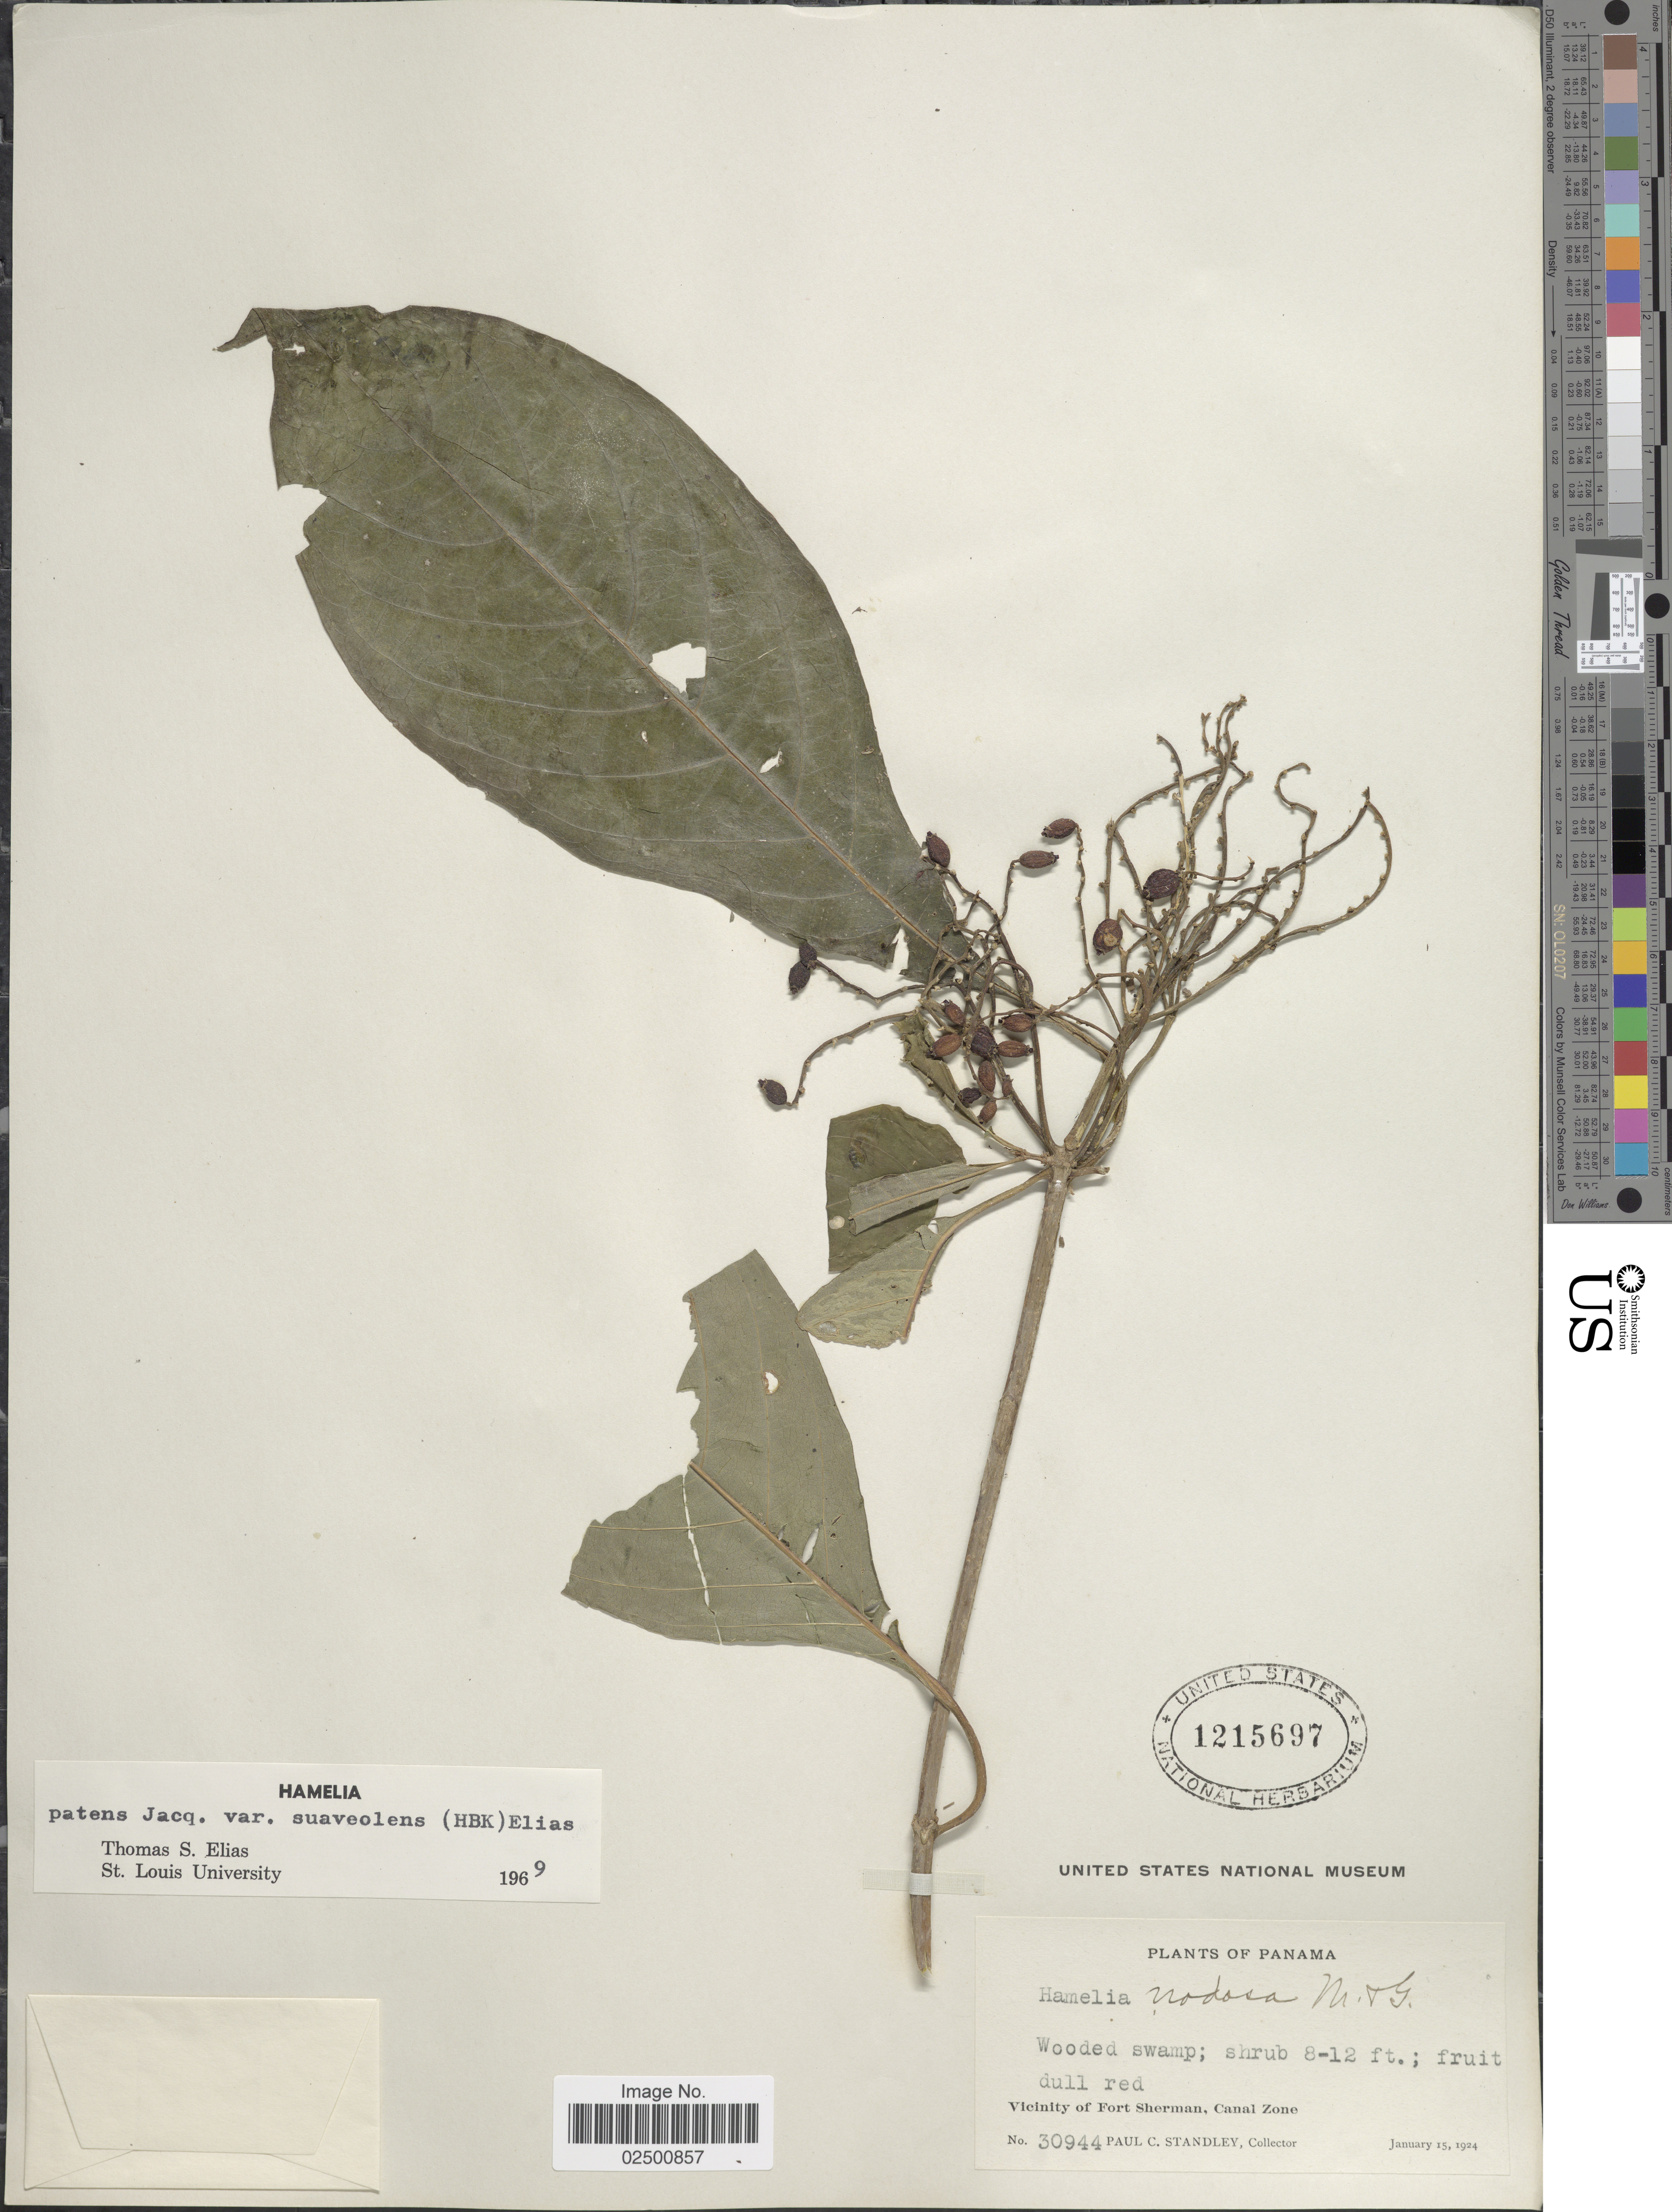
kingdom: Plantae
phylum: Tracheophyta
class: Magnoliopsida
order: Gentianales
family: Rubiaceae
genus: Hamelia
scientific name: Hamelia patens var. suaveolens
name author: (Kunth)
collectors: P. C. Standley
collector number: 30944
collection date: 1924-01-15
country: Panama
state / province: Colón / Panamá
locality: Vicinity of Fort Sherman, Canal Zone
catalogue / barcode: US 1215697